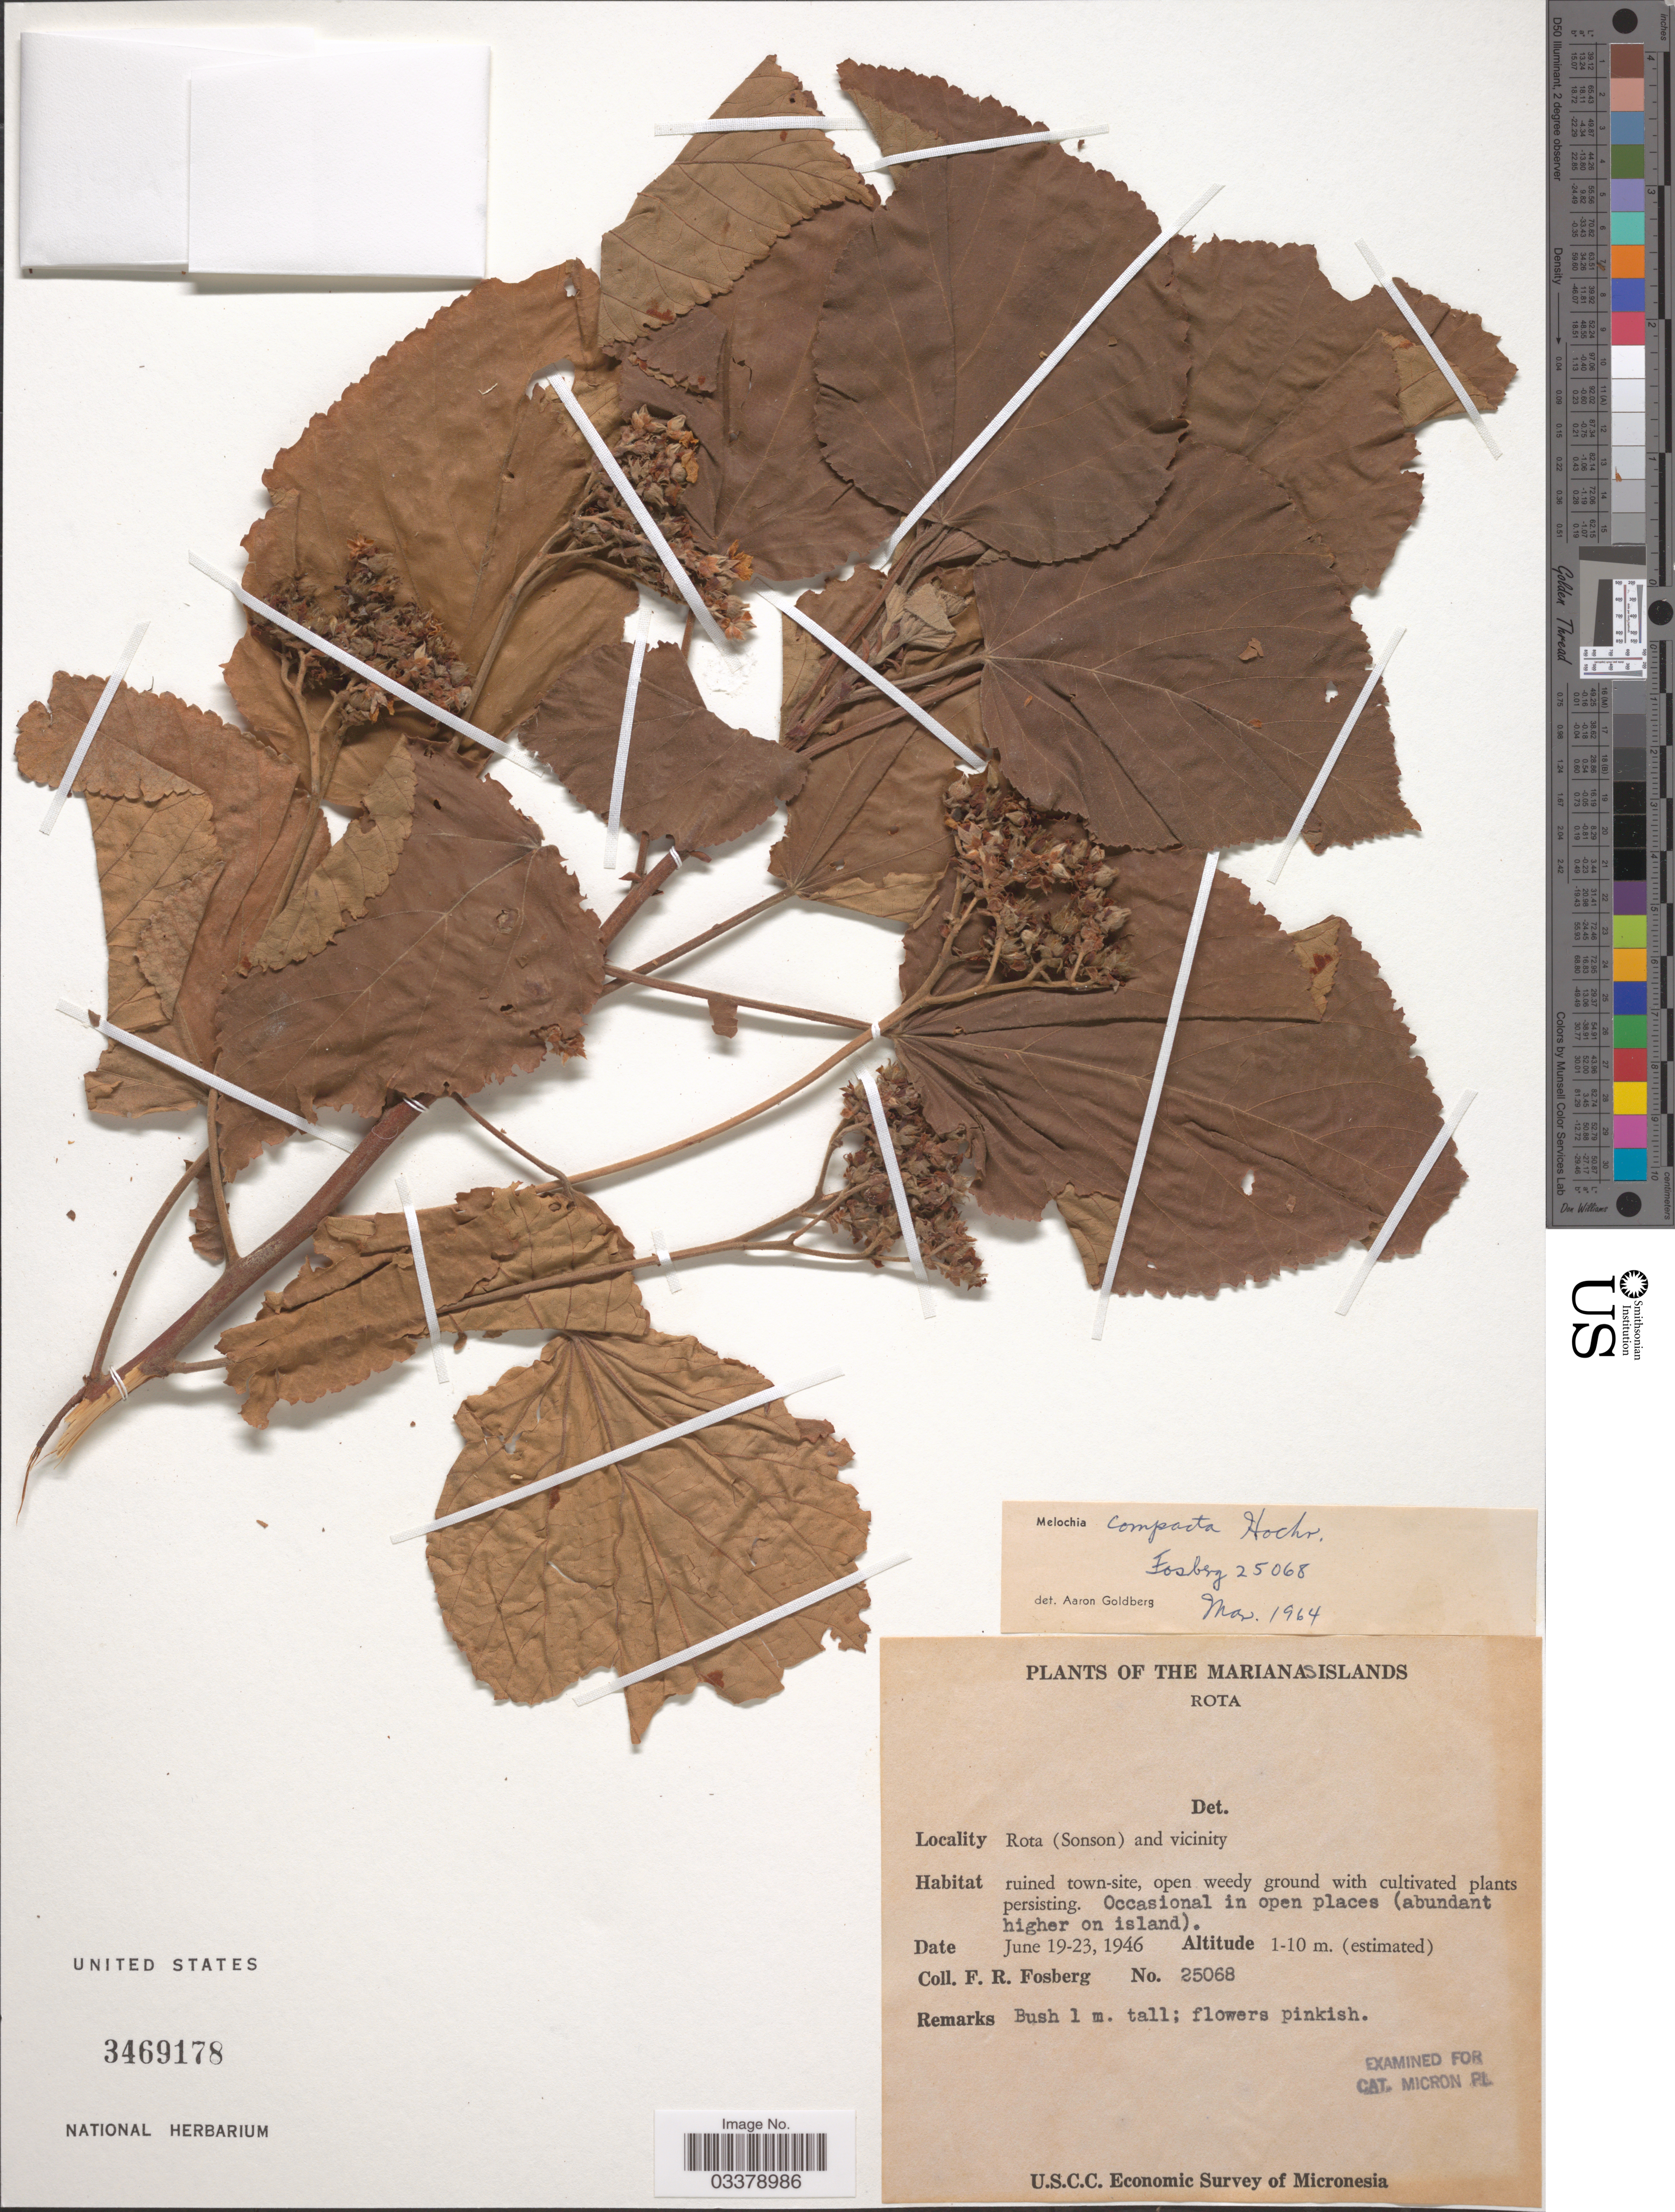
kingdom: Plantae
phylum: Tracheophyta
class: Magnoliopsida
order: Malvales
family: Malvaceae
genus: Melochia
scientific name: Melochia compacta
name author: Hochr.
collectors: F. R. Fosberg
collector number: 25068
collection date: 1946-06-19/1946-06-23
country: Northern Mariana Islands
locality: The Marianas Islands, Rota, Rota (Sonson) and vicinity.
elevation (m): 1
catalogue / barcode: US 3469178